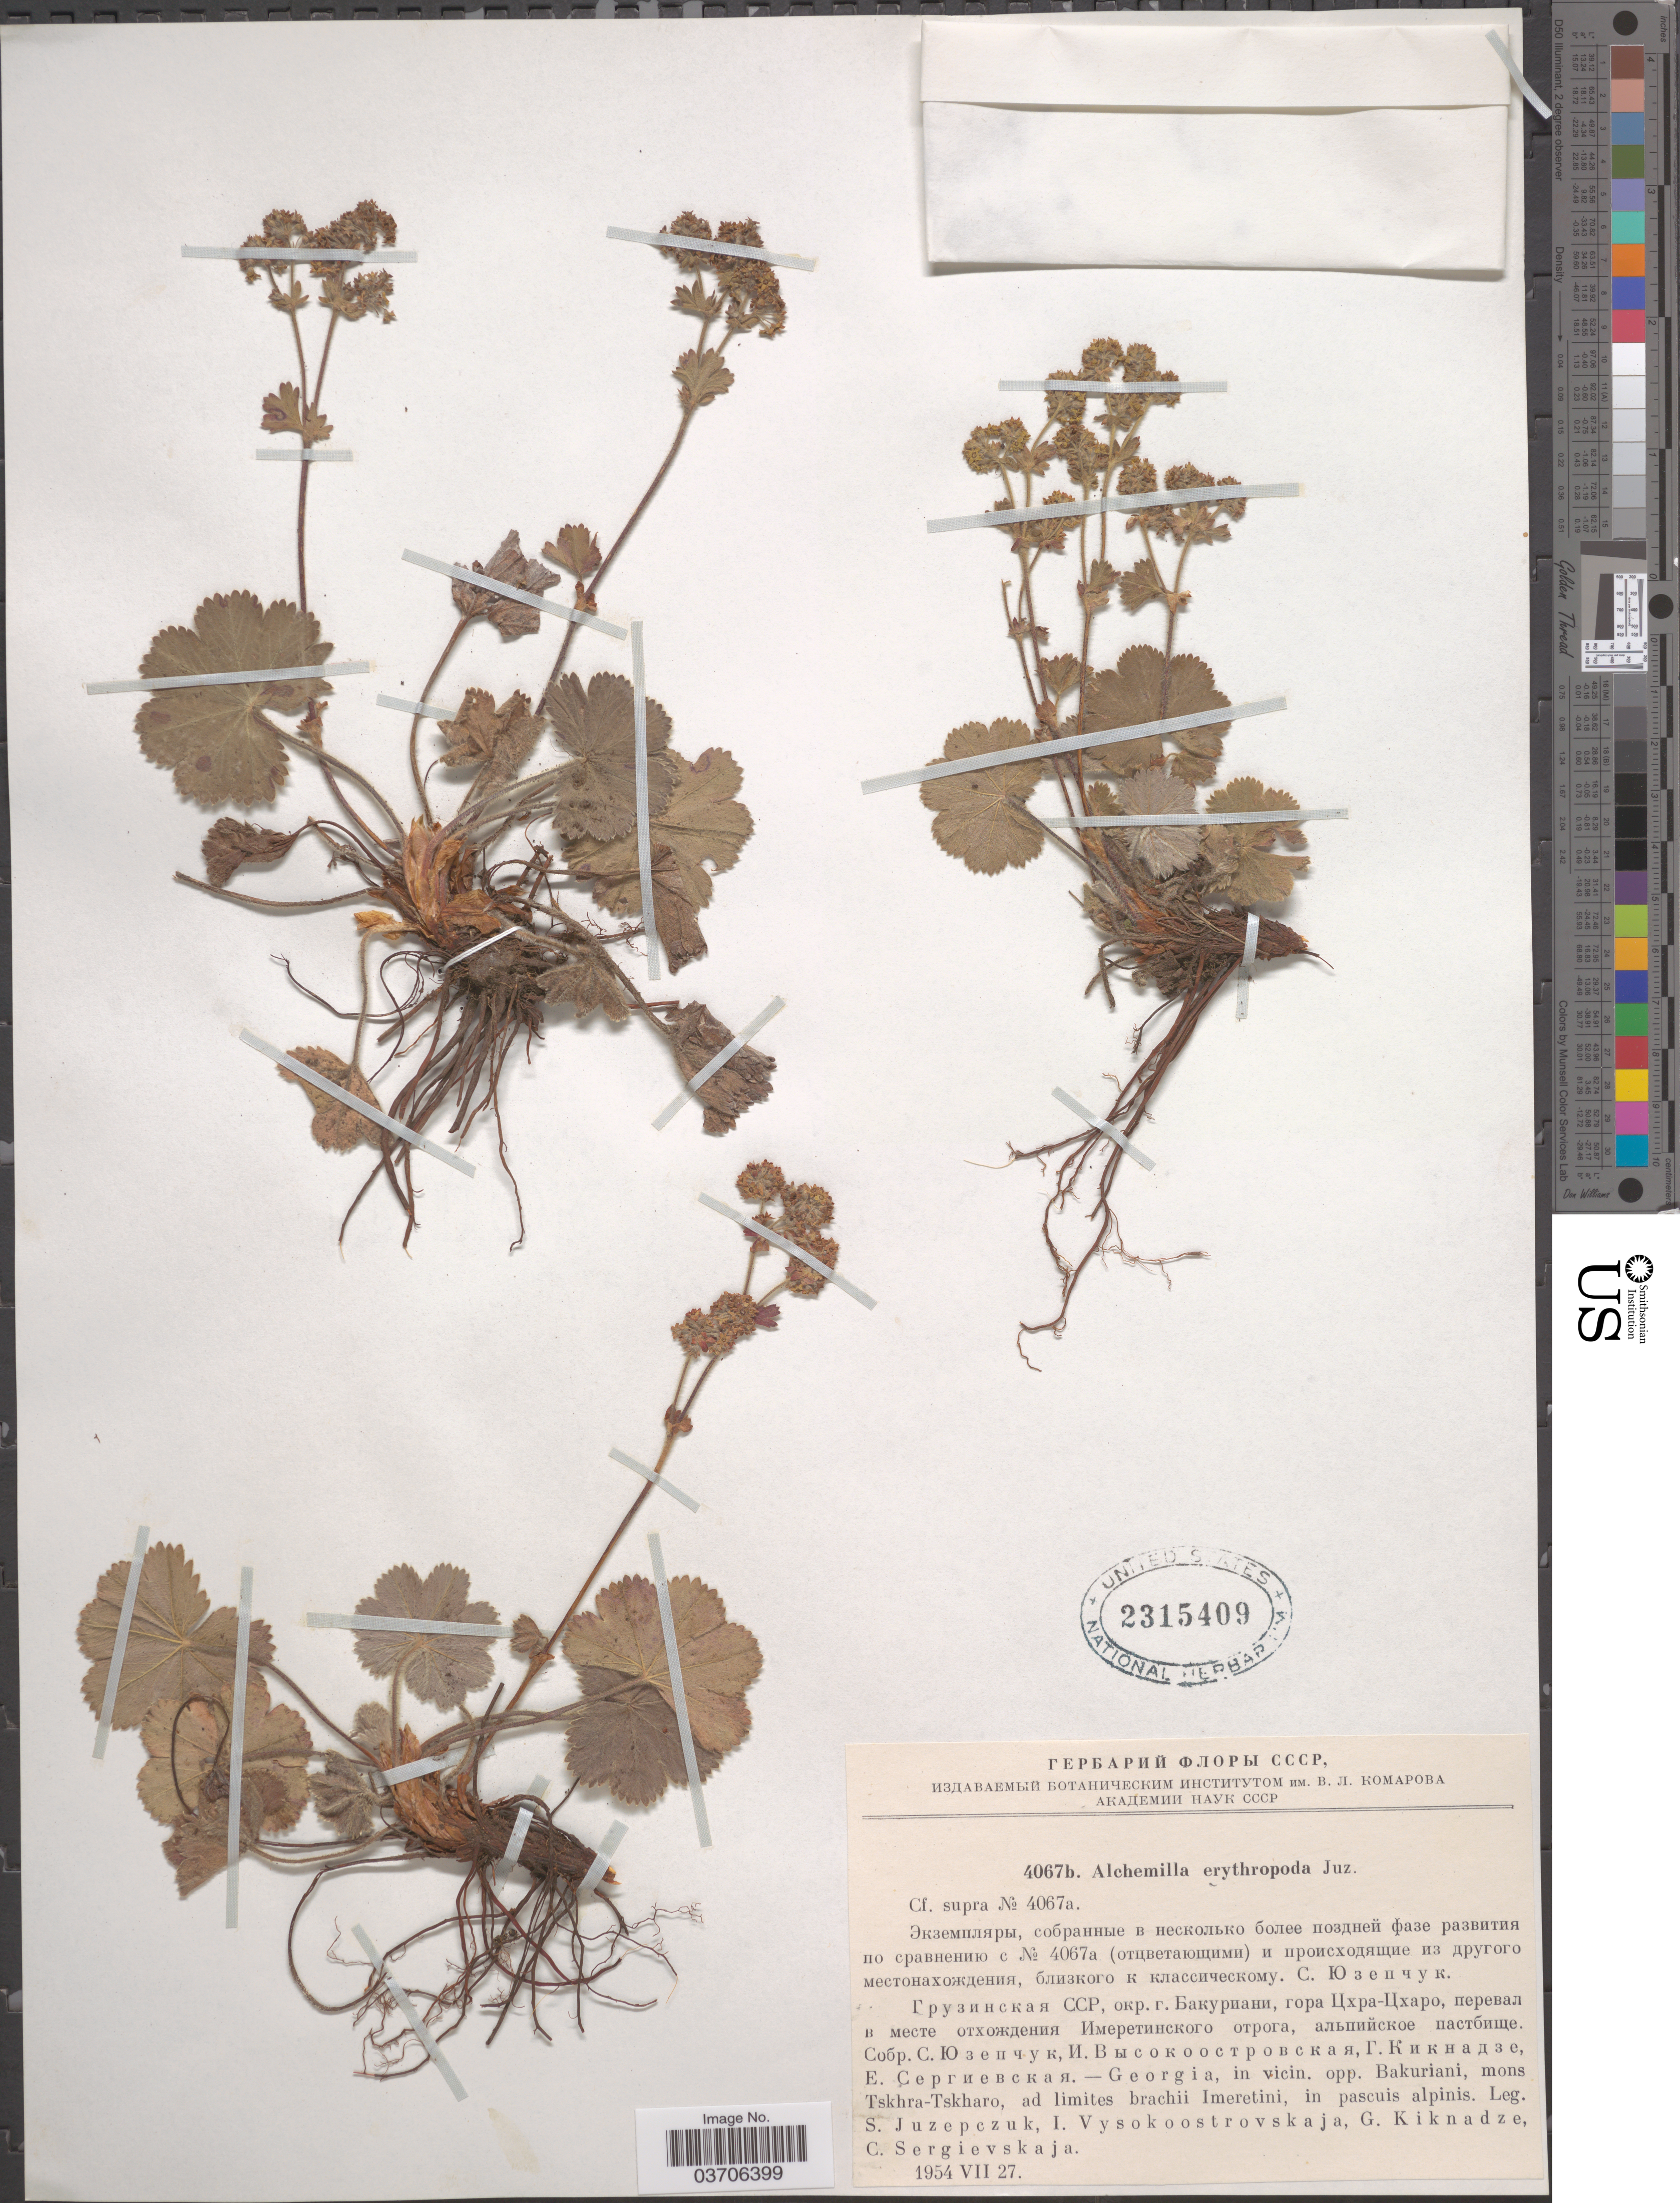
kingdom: Plantae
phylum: Tracheophyta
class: Magnoliopsida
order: Rosales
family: Rosaceae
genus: Alchemilla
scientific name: Alchemilla erythropoda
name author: Juz.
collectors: S. V. Juzepczuk, I. Vysokoostrovskaja, G. Kiknadze & C. Sergievskaja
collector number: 4067b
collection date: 1954-07-27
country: Georgia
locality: In vicin. opp. Bakuriani, mon Tskhra-Tskharo, ad limites brachii Imeretini.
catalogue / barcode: US 2315409